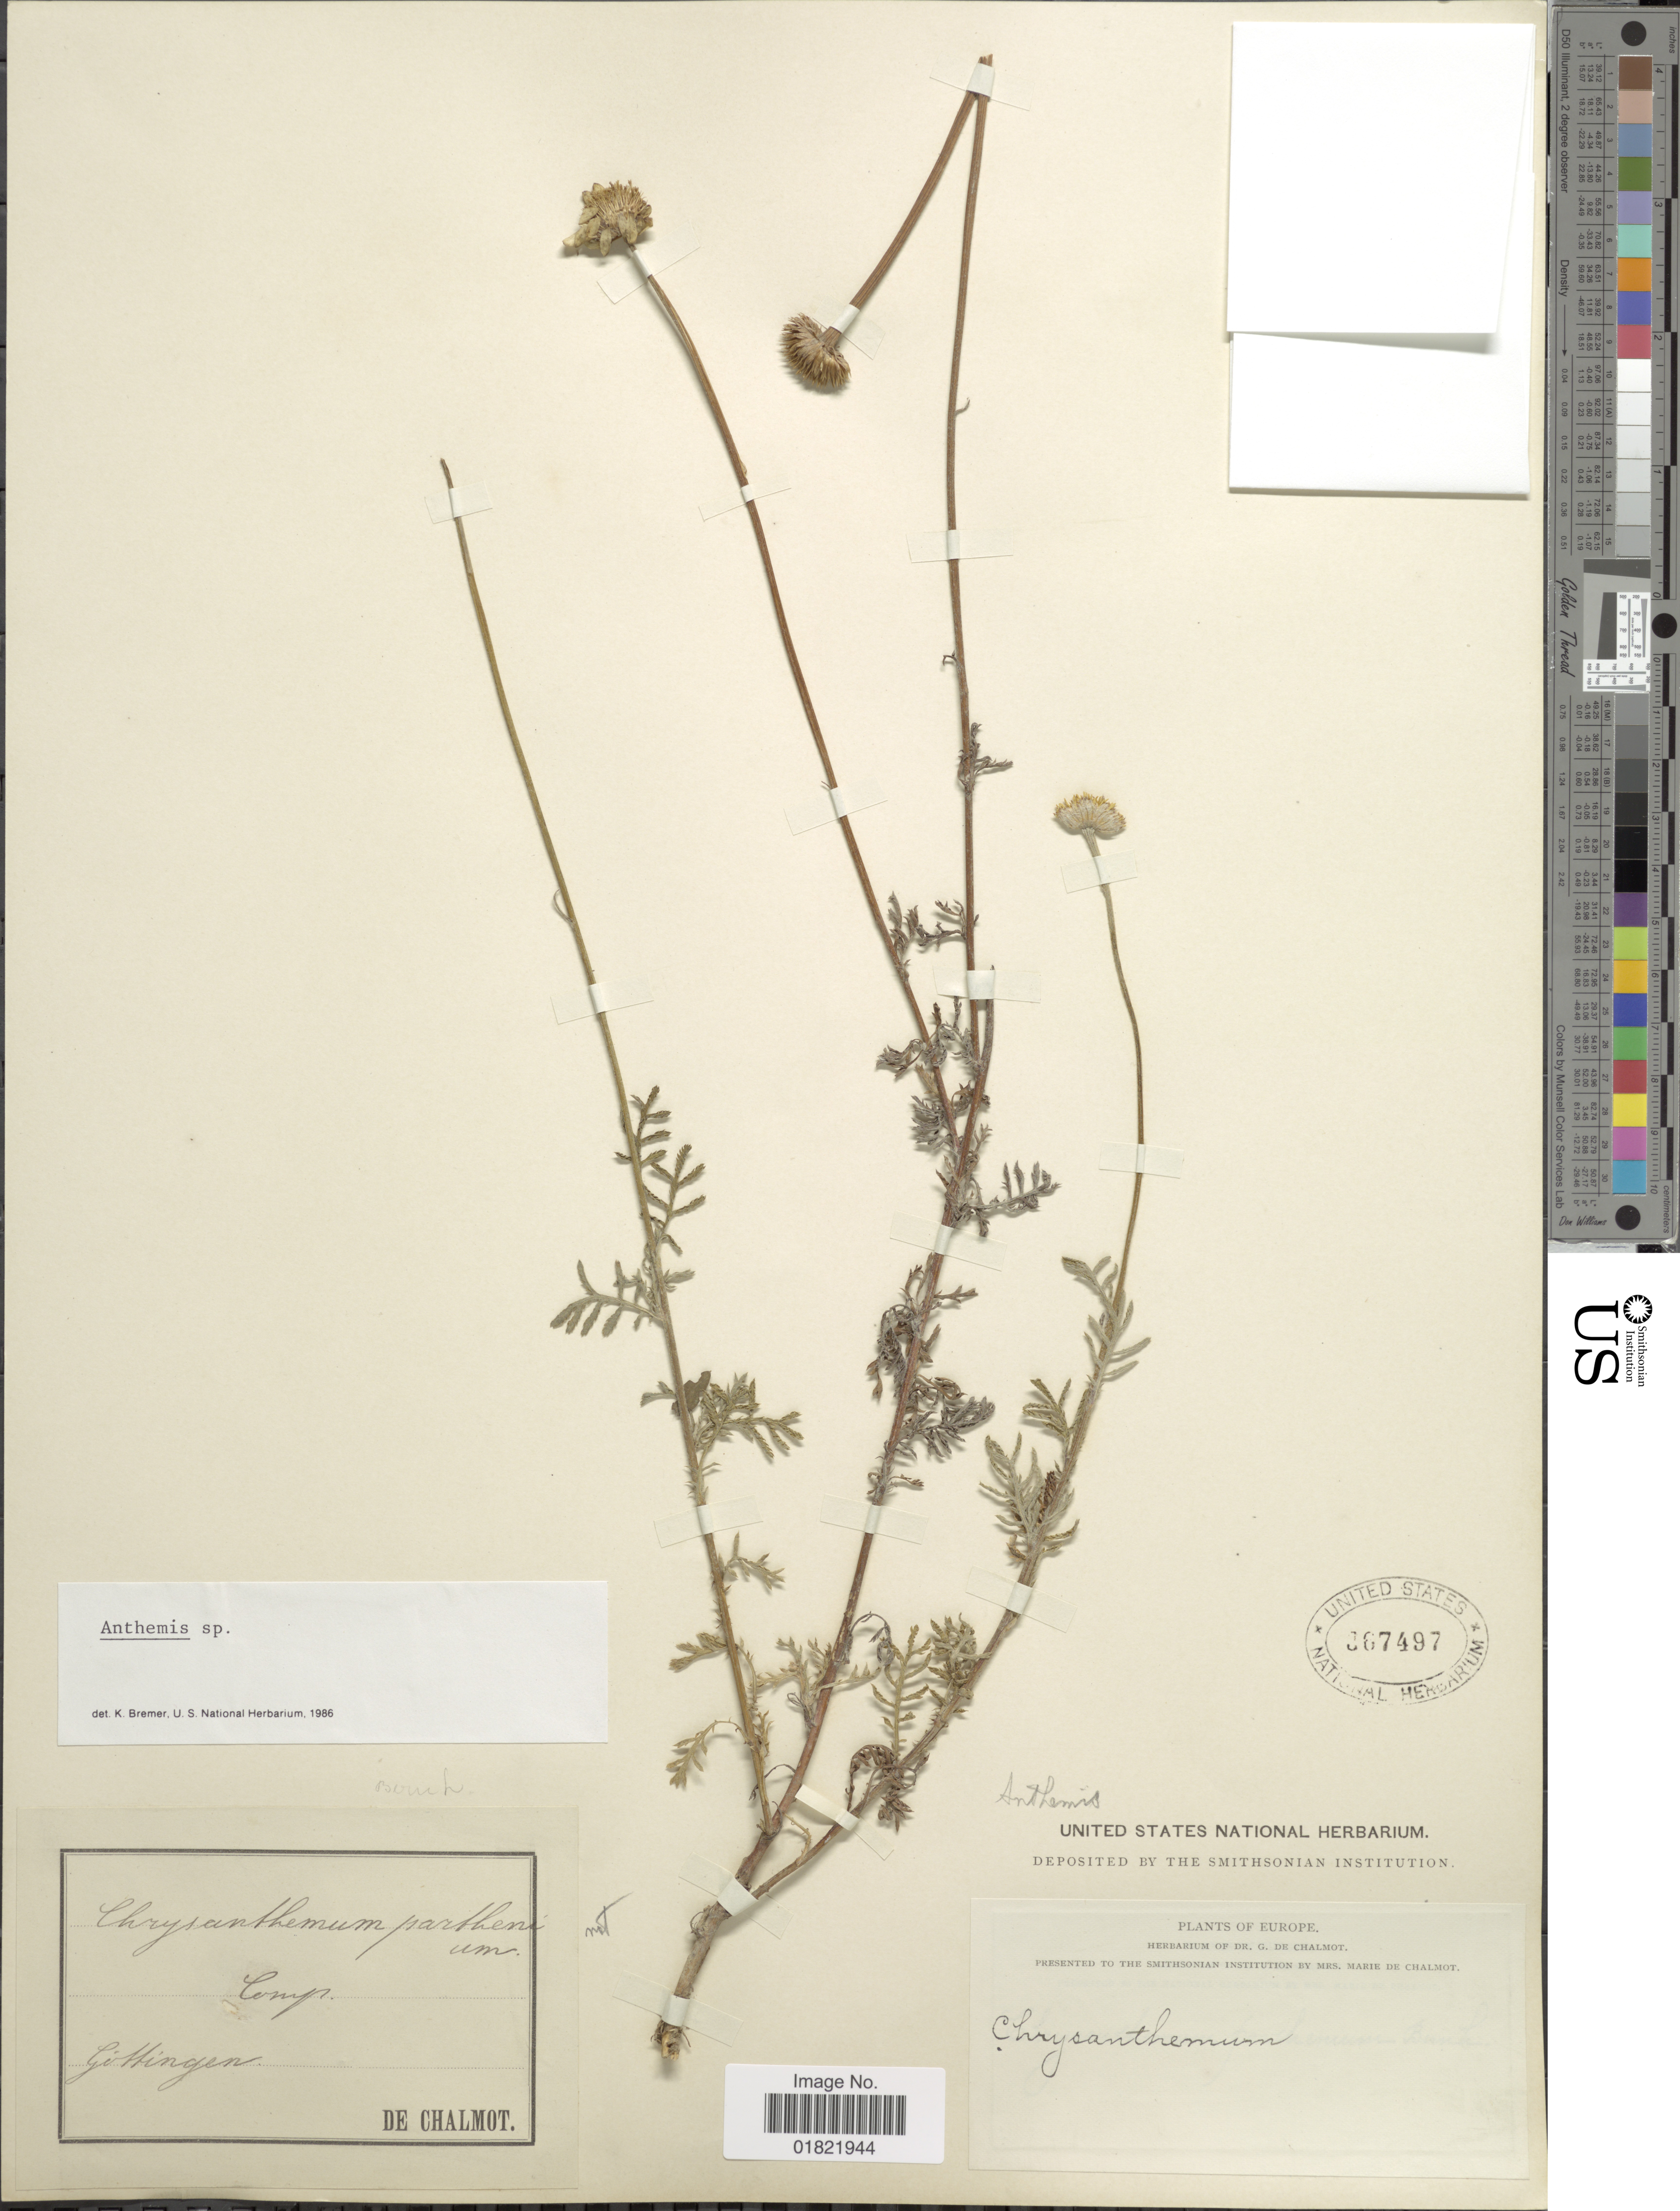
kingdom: Plantae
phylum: Tracheophyta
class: Magnoliopsida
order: Asterales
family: Asteraceae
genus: Anthemis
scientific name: Anthemis sp.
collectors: G. de Chalmot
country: Germany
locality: Gottingen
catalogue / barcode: US 367497